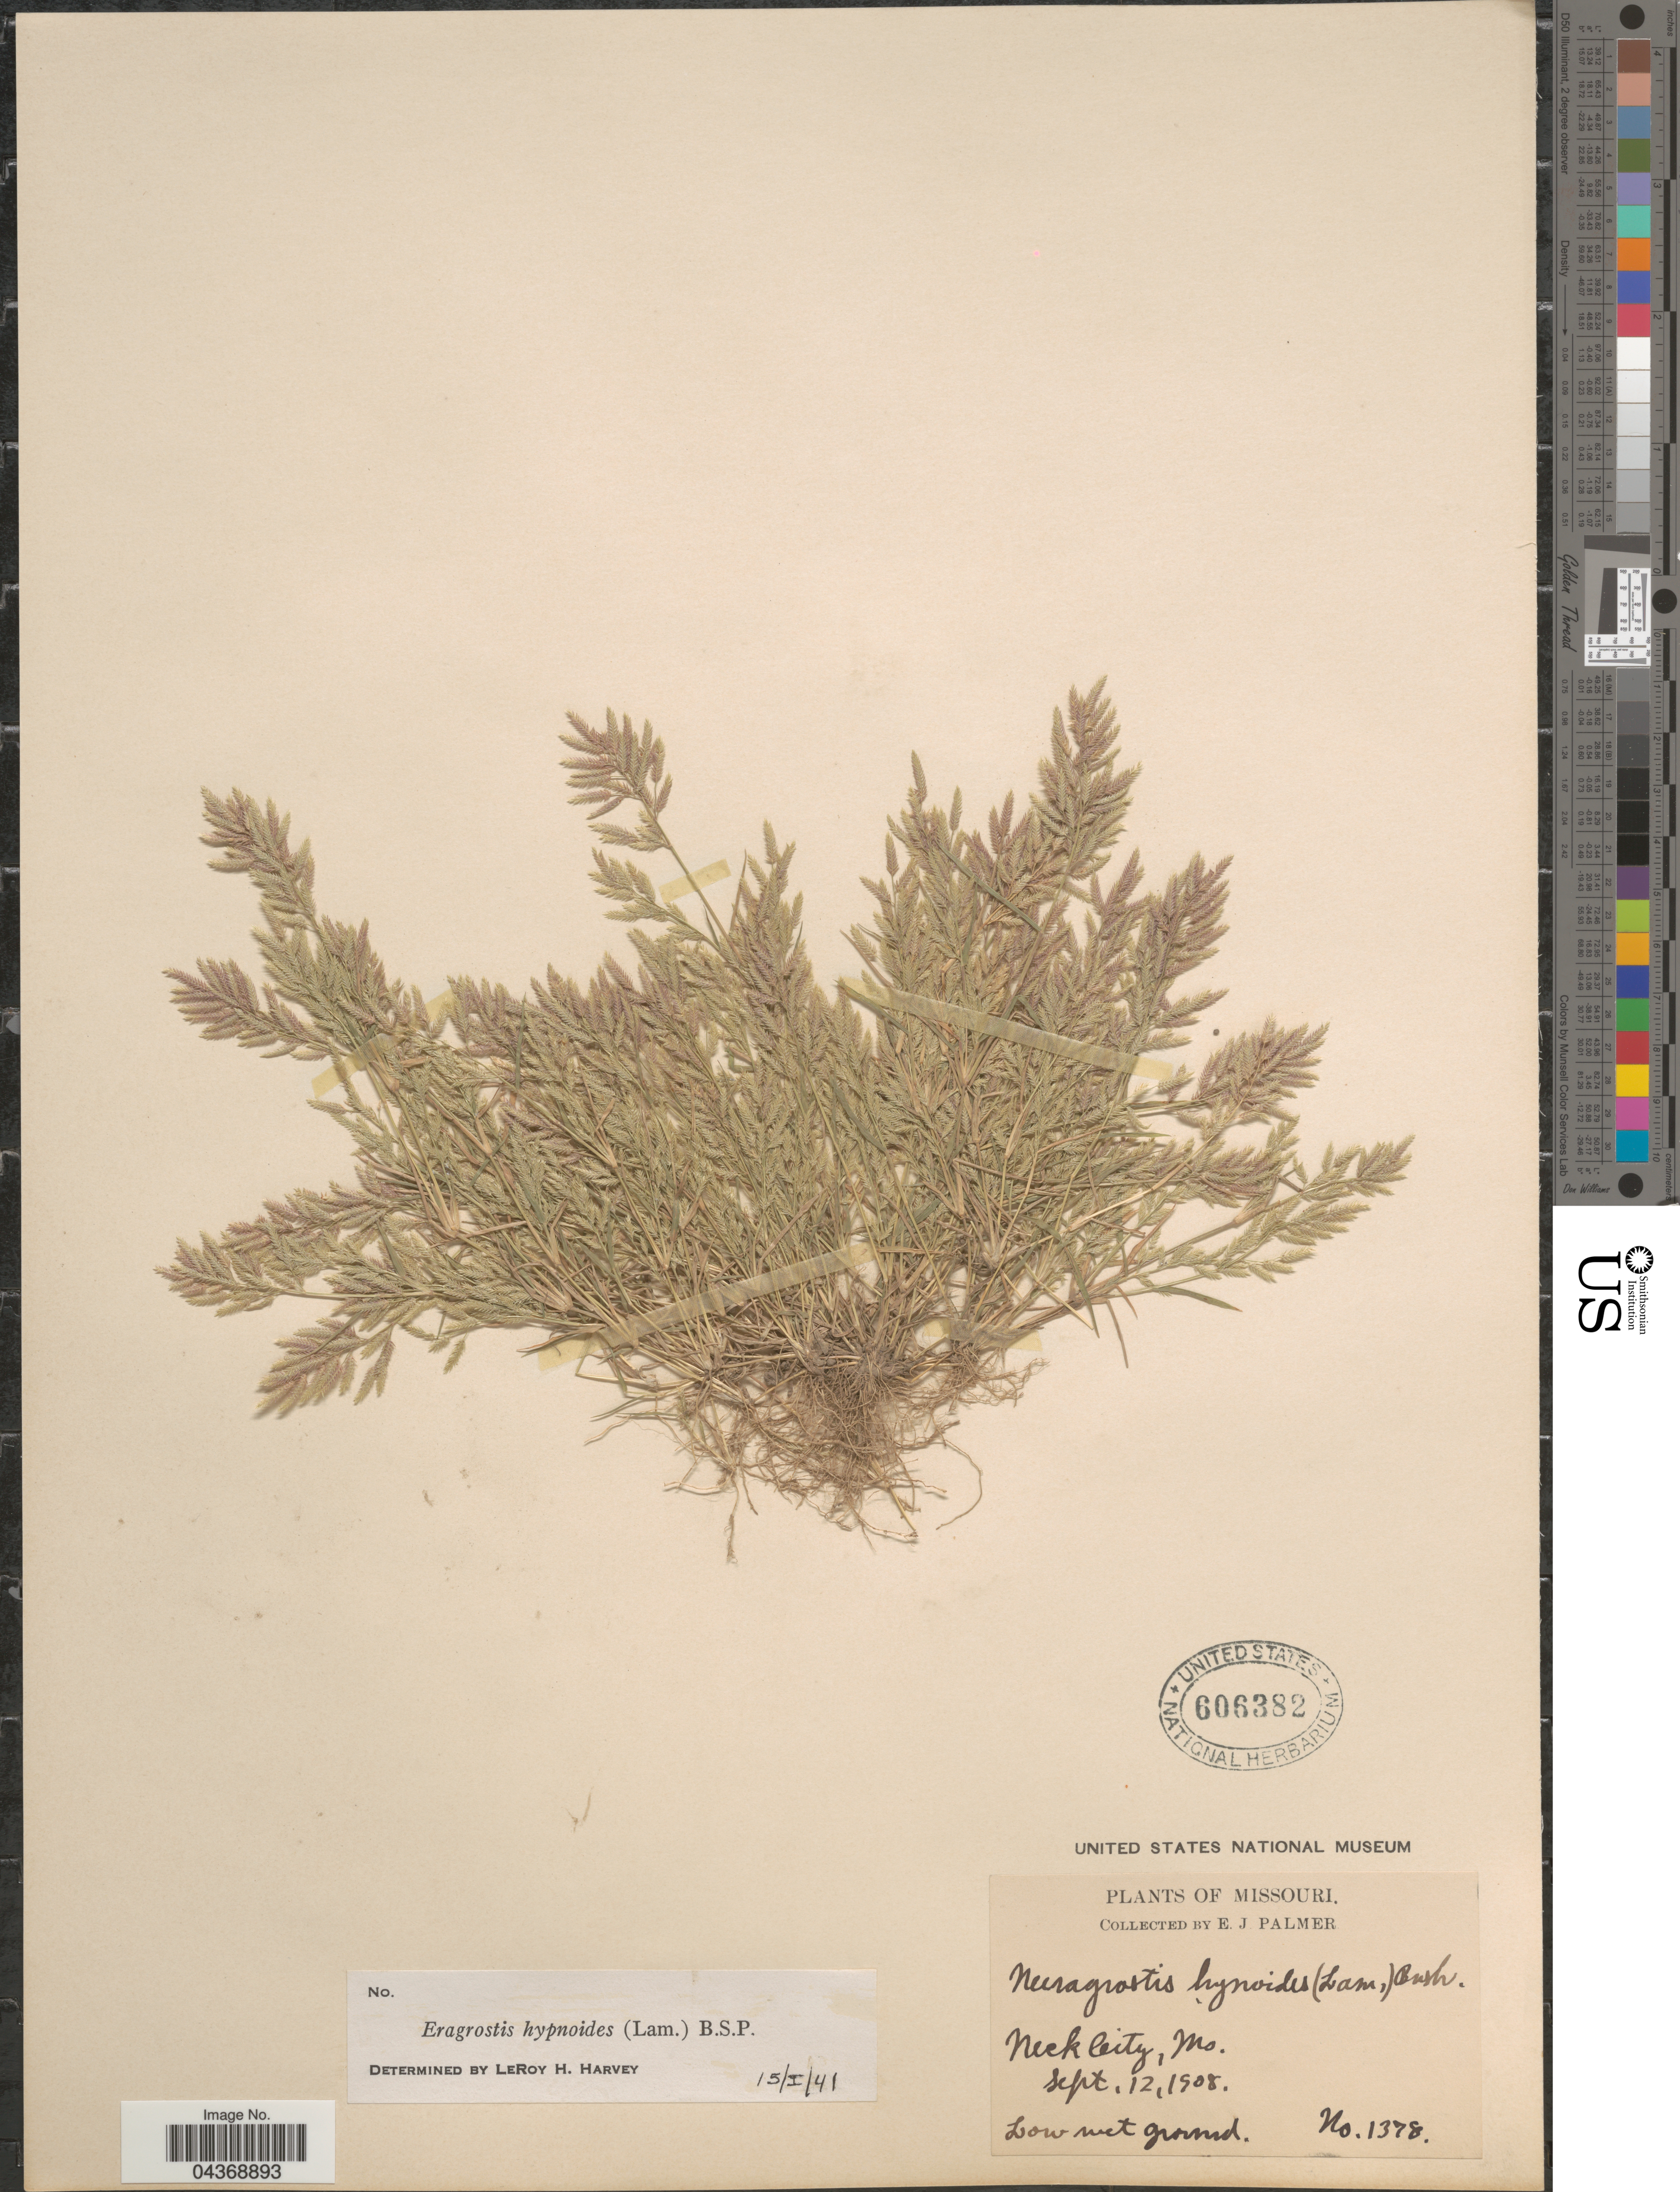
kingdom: Plantae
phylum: Tracheophyta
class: Liliopsida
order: Poales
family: Poaceae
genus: Eragrostis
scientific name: Eragrostis hypnoides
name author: (Lam.) Britton, Stearns & Poggenb.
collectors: E. J. Palmer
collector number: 1378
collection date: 1908-09-12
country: United States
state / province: Missouri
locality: Neck City.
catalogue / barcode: US 606382